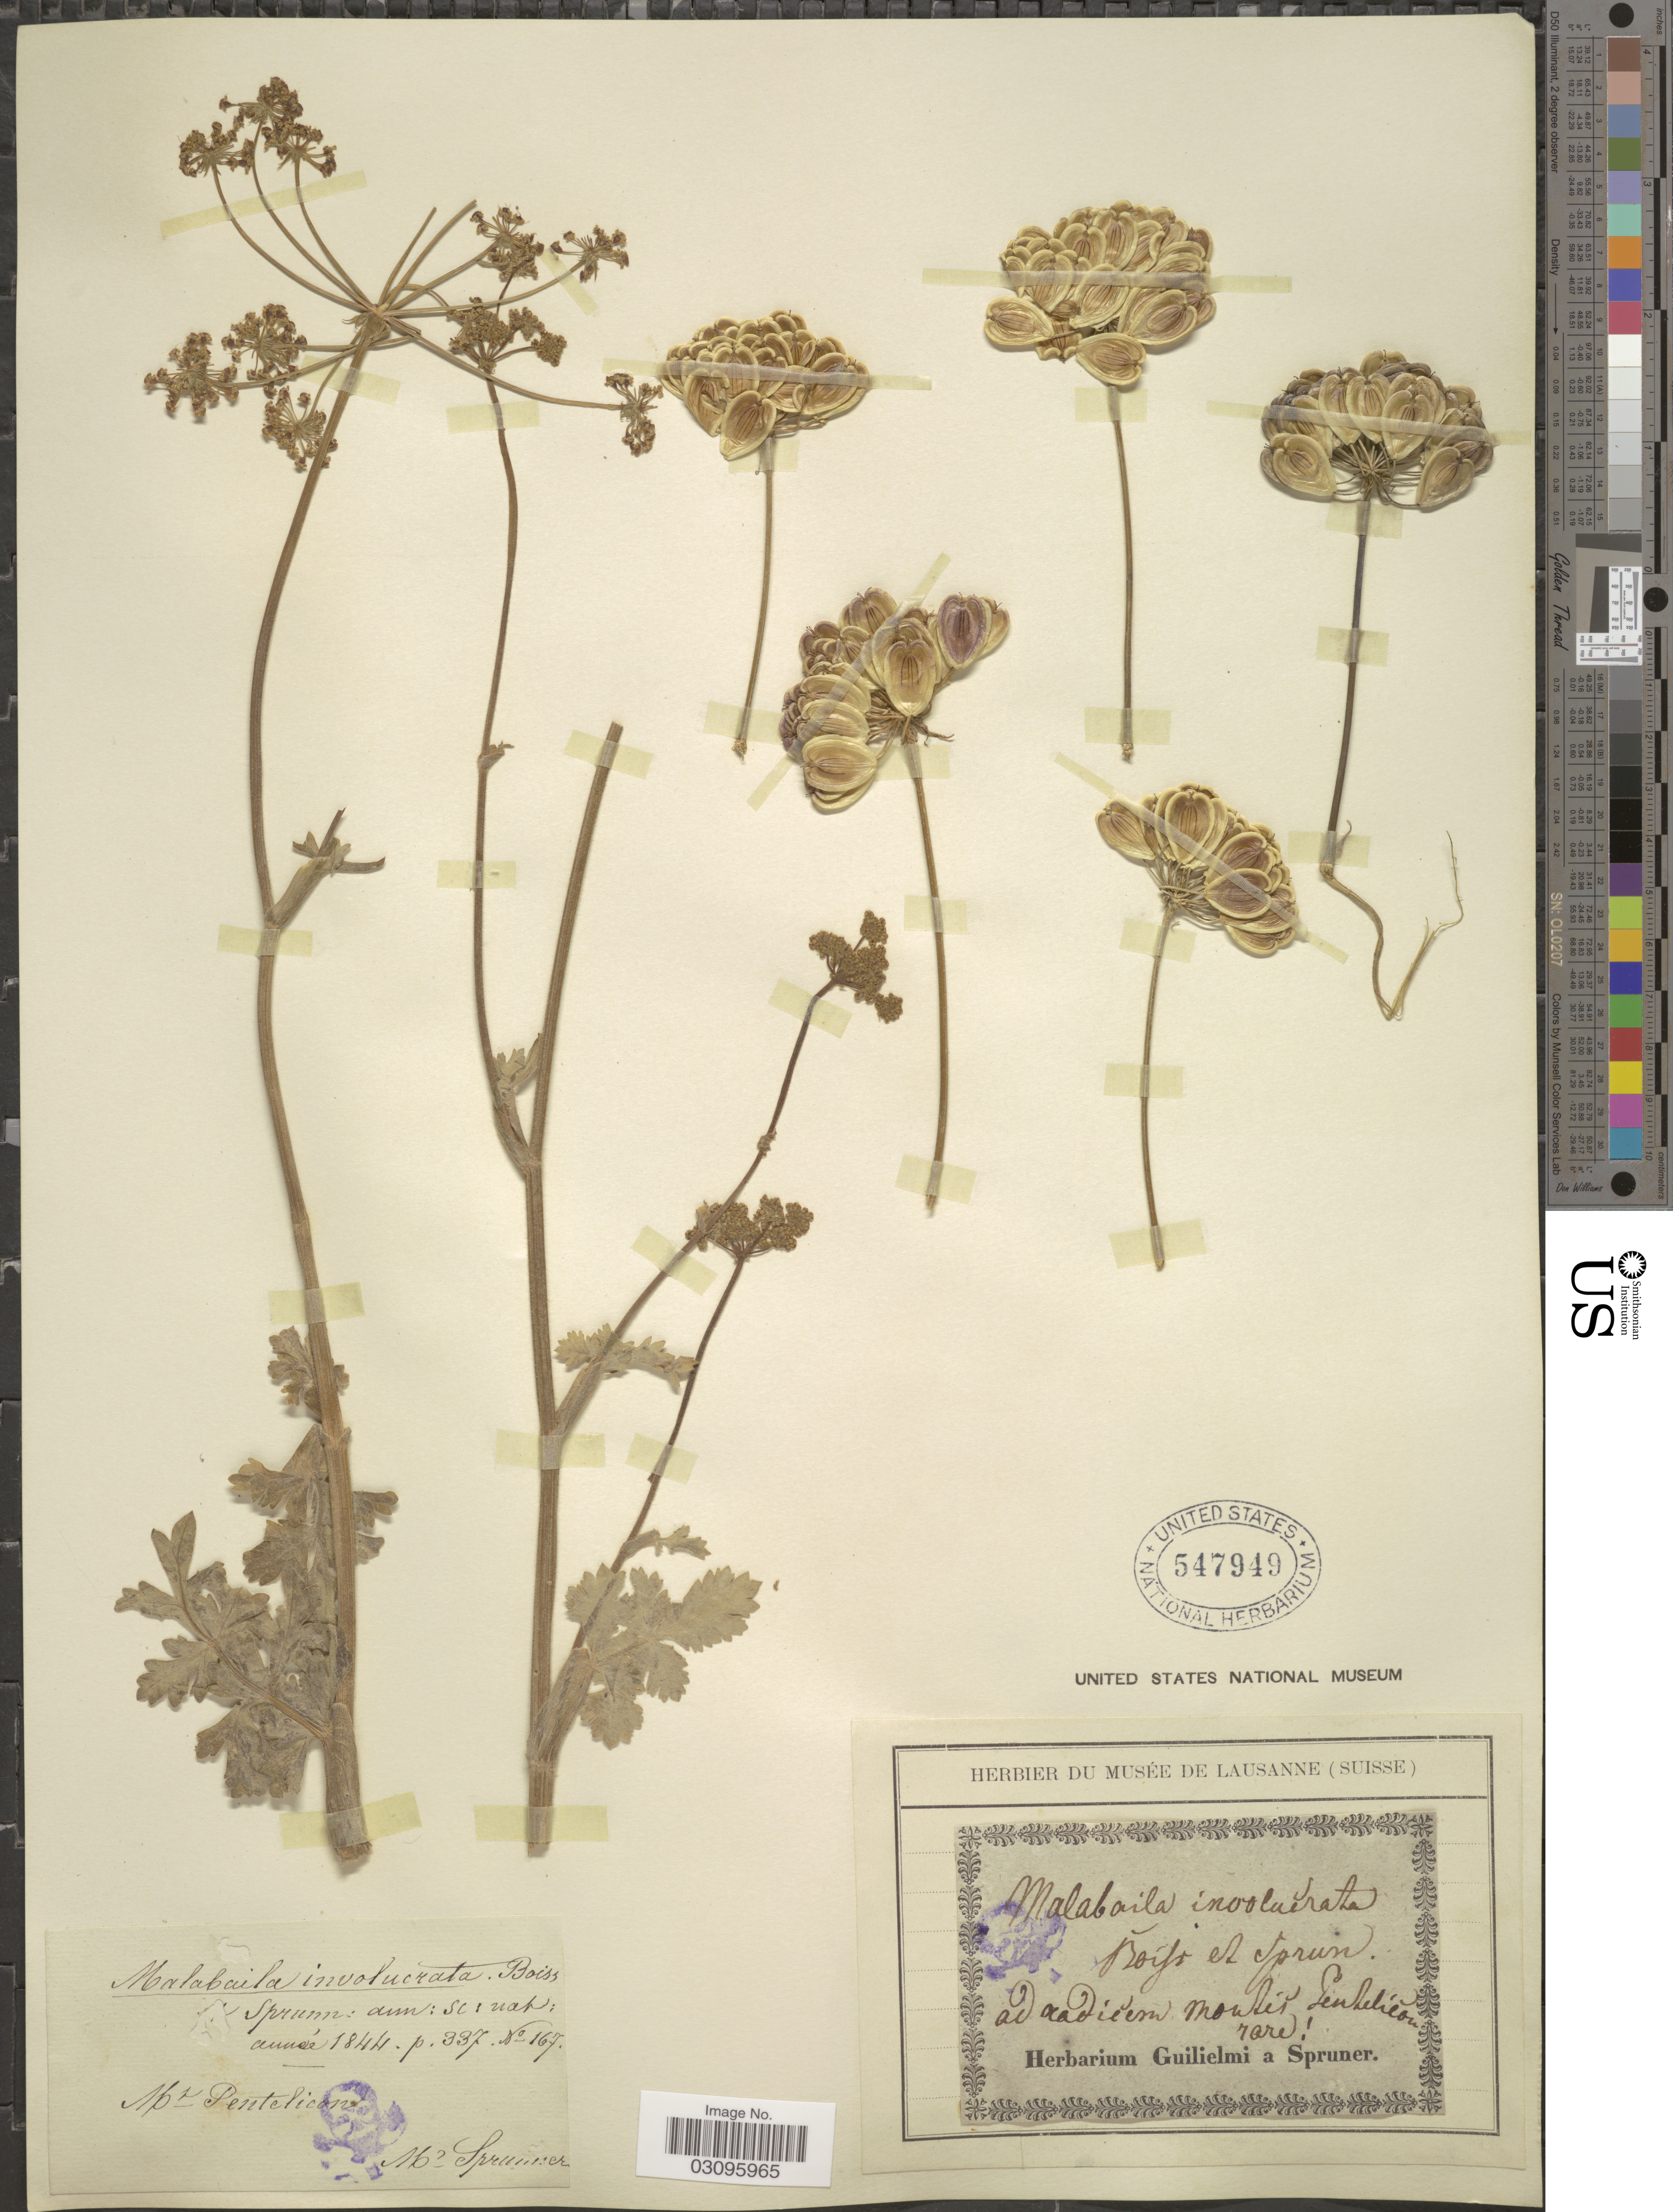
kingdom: Plantae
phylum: Tracheophyta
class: Magnoliopsida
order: Apiales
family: Apiaceae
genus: Malabaila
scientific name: Malabaila involucrata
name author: Boiss. & Spruner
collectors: Spruner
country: Greece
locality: Montis Pentelícon.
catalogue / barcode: US 547949